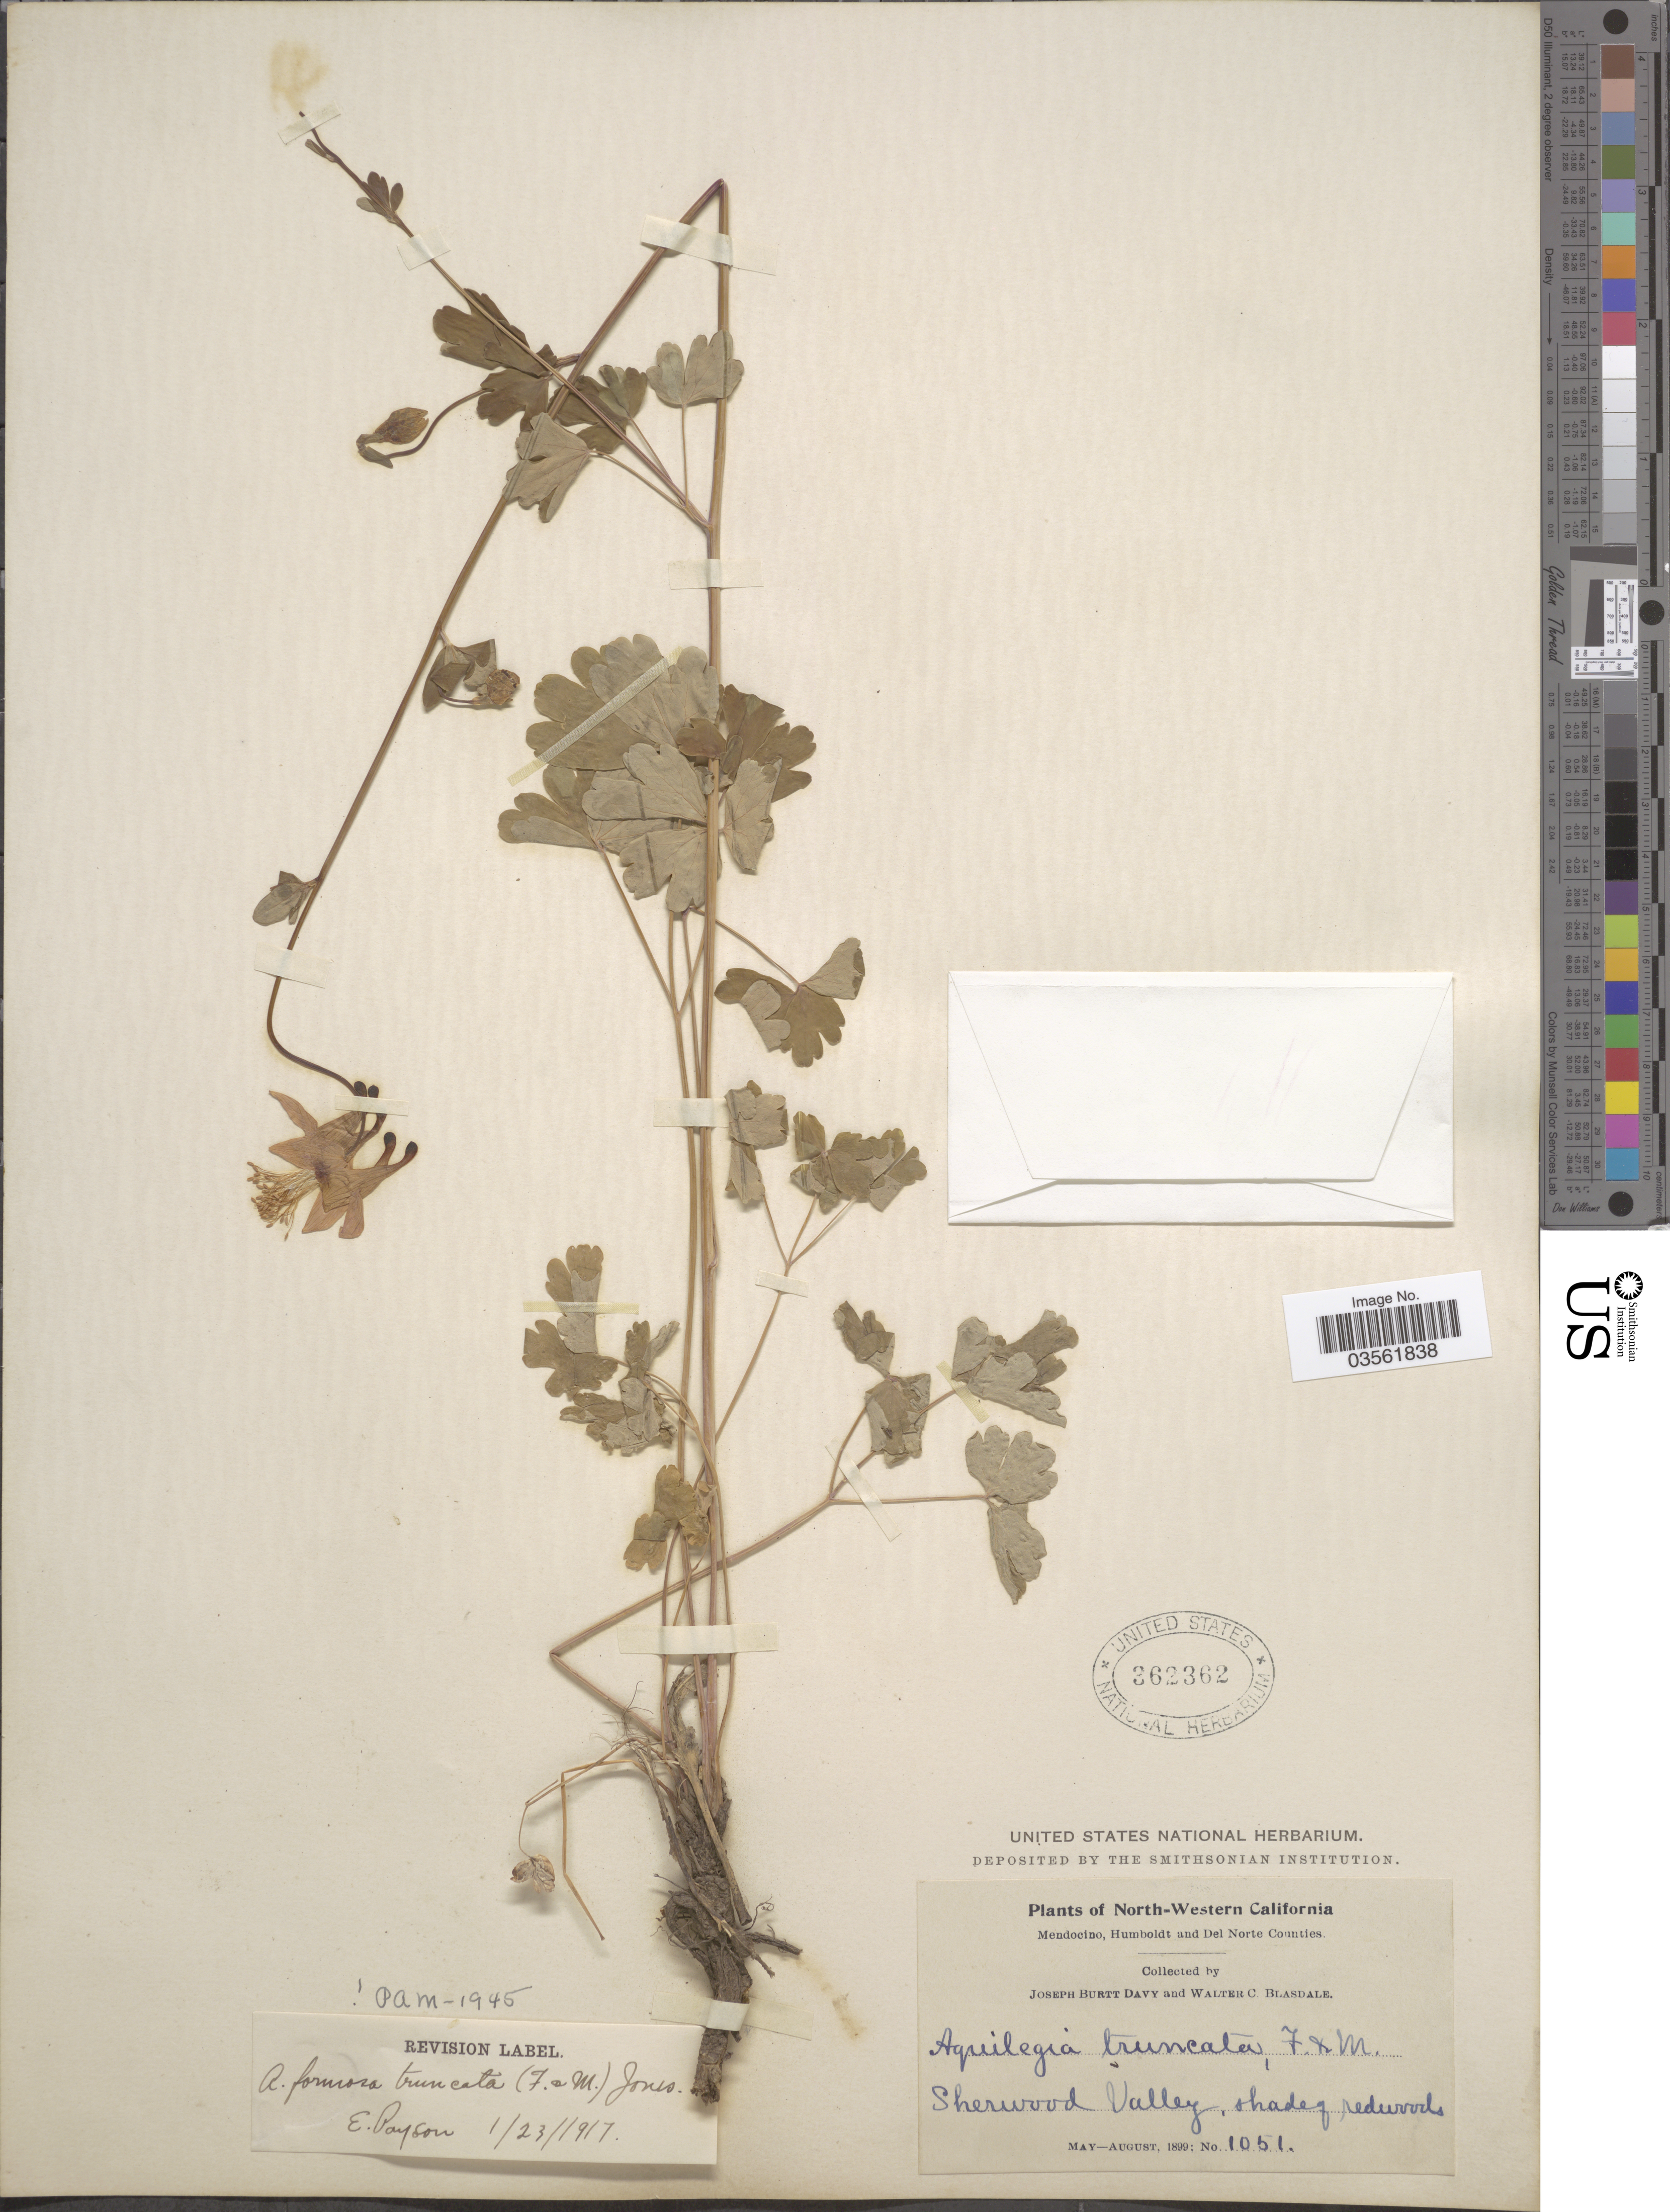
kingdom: Plantae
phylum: Tracheophyta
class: Magnoliopsida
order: Ranunculales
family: Ranunculaceae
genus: Aquilegia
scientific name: Aquilegia formosa var. truncata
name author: M.E. Jones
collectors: J. Burtt Davy & W. Blasdale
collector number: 1051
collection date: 1899-05/1899-08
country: United States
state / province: California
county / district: Mendocino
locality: North-Western California. Mendocino, Humboldt and Del Norte Counties. Sherwood Valley.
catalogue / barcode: US 362362